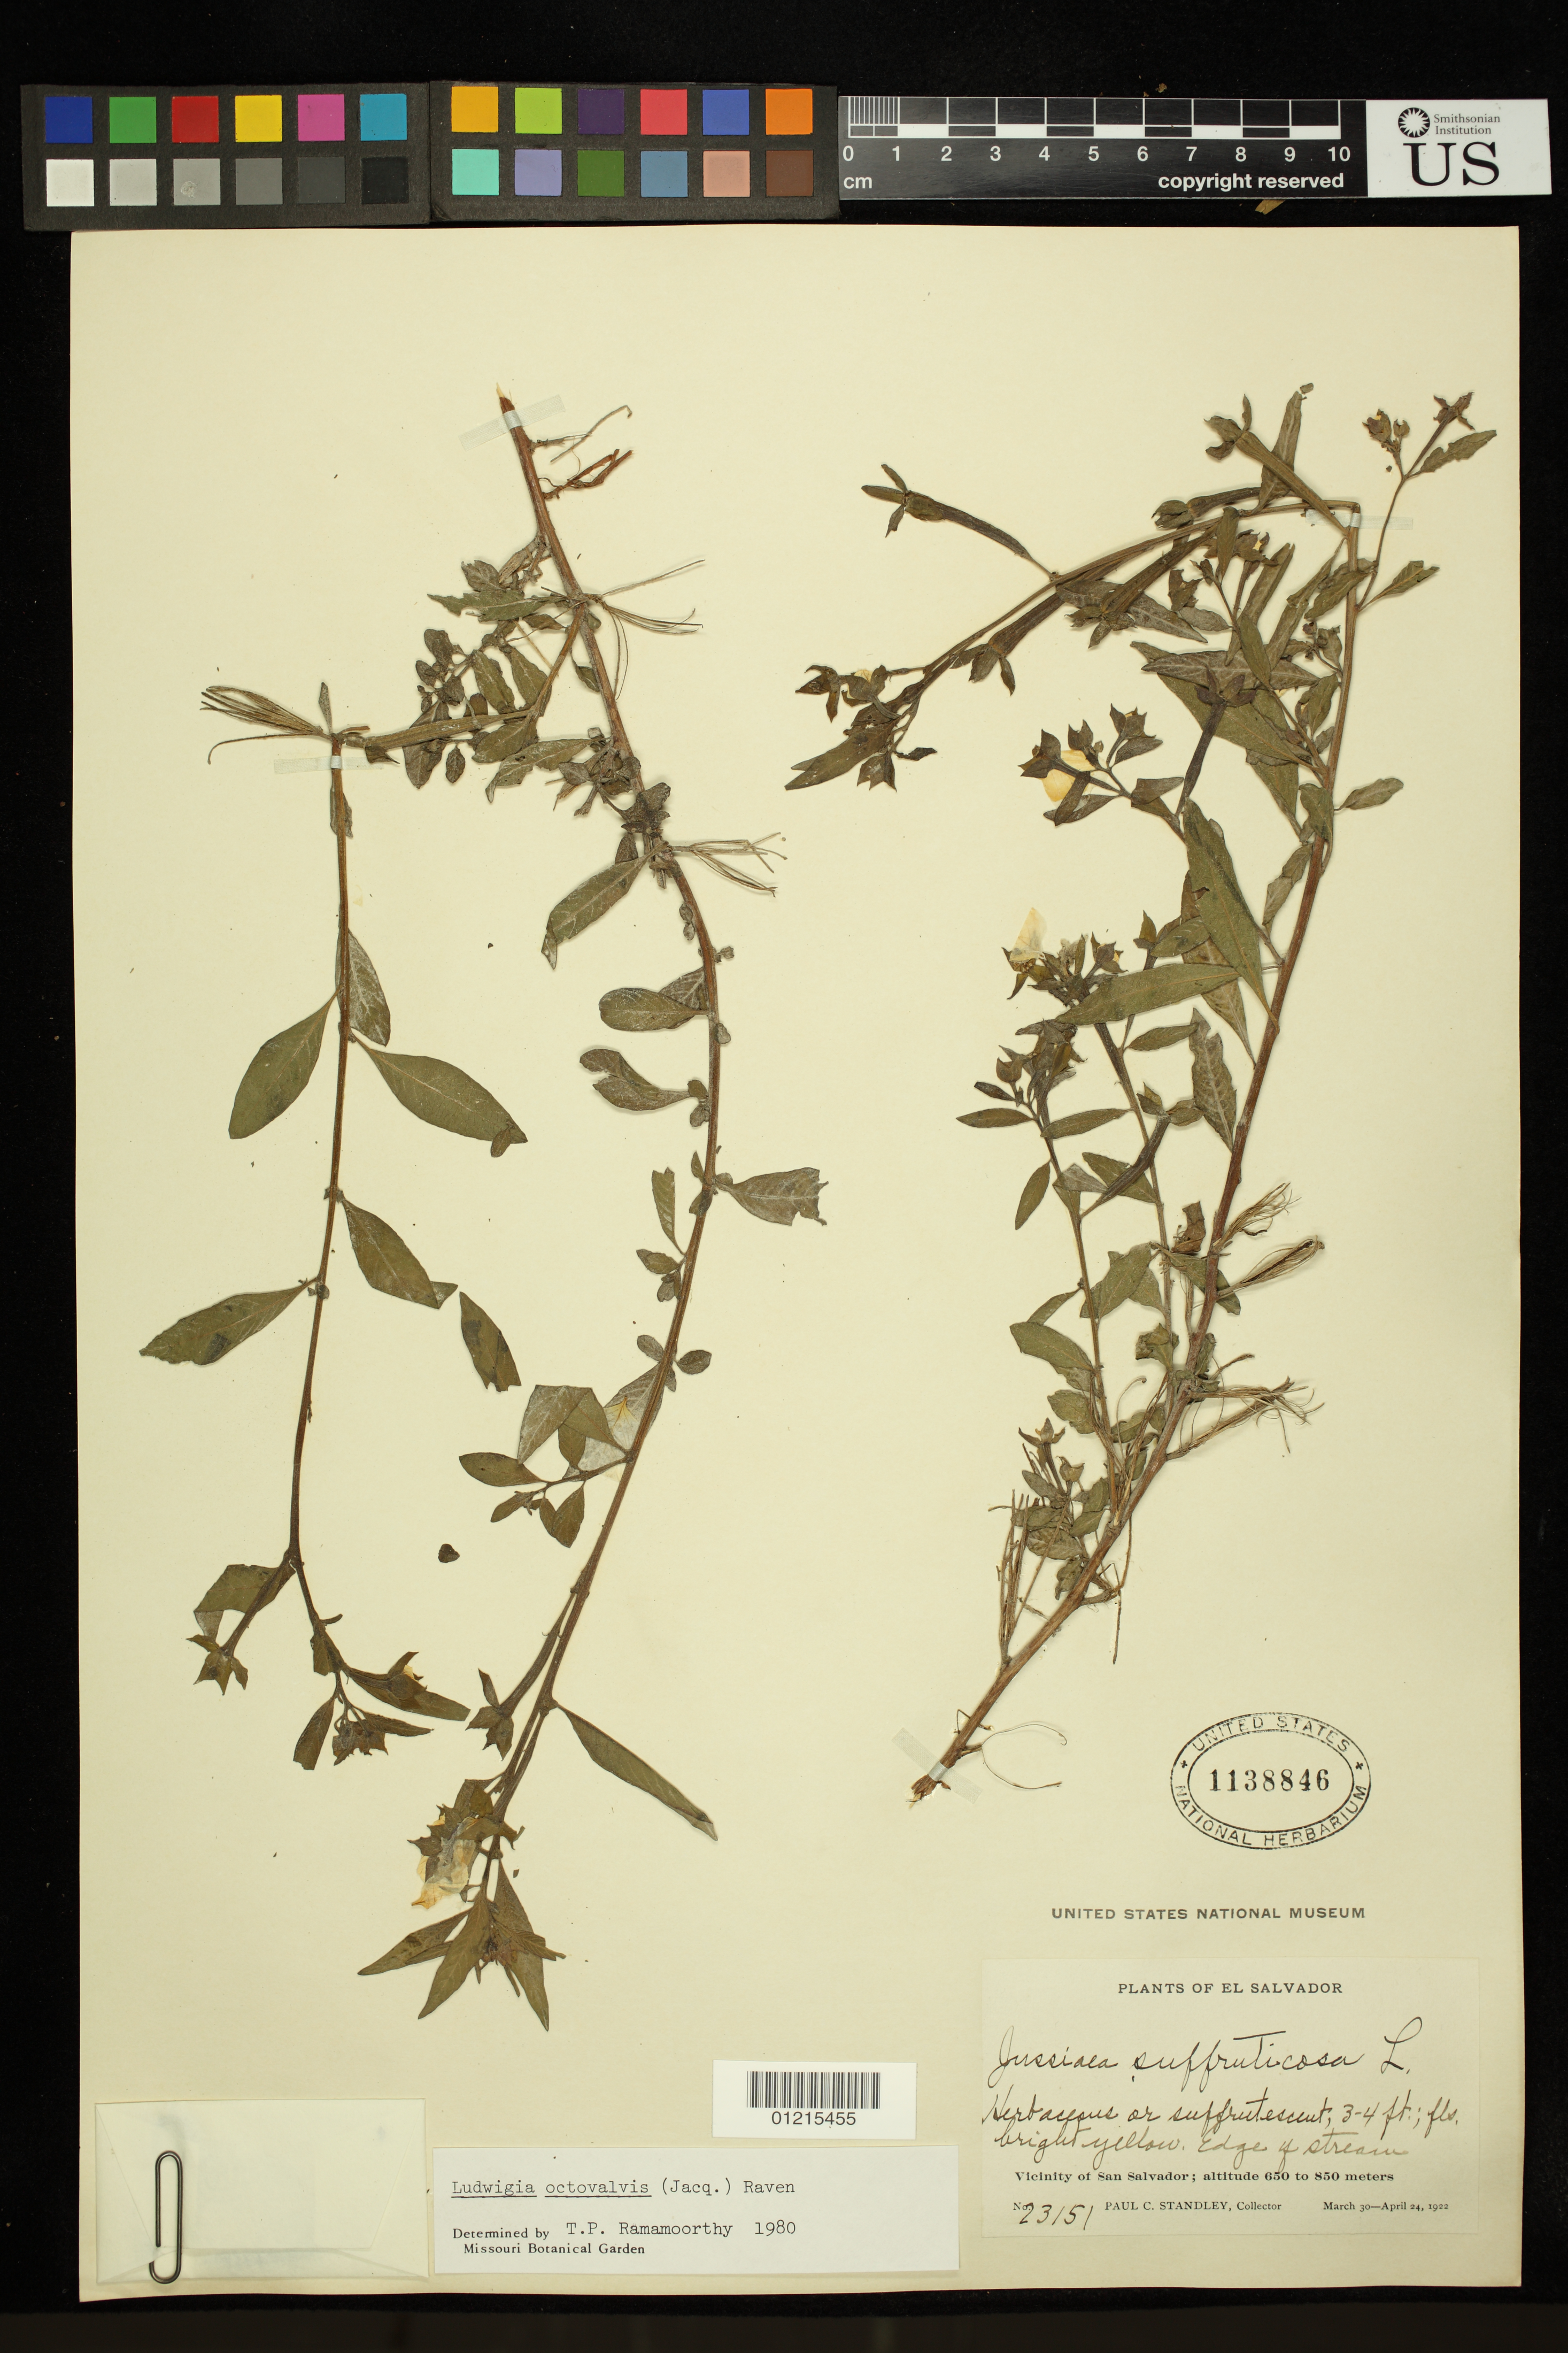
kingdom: Plantae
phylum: Tracheophyta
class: Magnoliopsida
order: Myrtales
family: Onagraceae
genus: Ludwigia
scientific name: Ludwigia octovalvis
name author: (Jacq.) P.H. Raven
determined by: Ramamoorthy, T. P.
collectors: P. C. Standley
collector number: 23151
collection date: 1922-03-30/1922-04-24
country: El Salvador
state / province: San Salvador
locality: Vicinity of San Salvador.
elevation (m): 650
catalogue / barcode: US 1138846